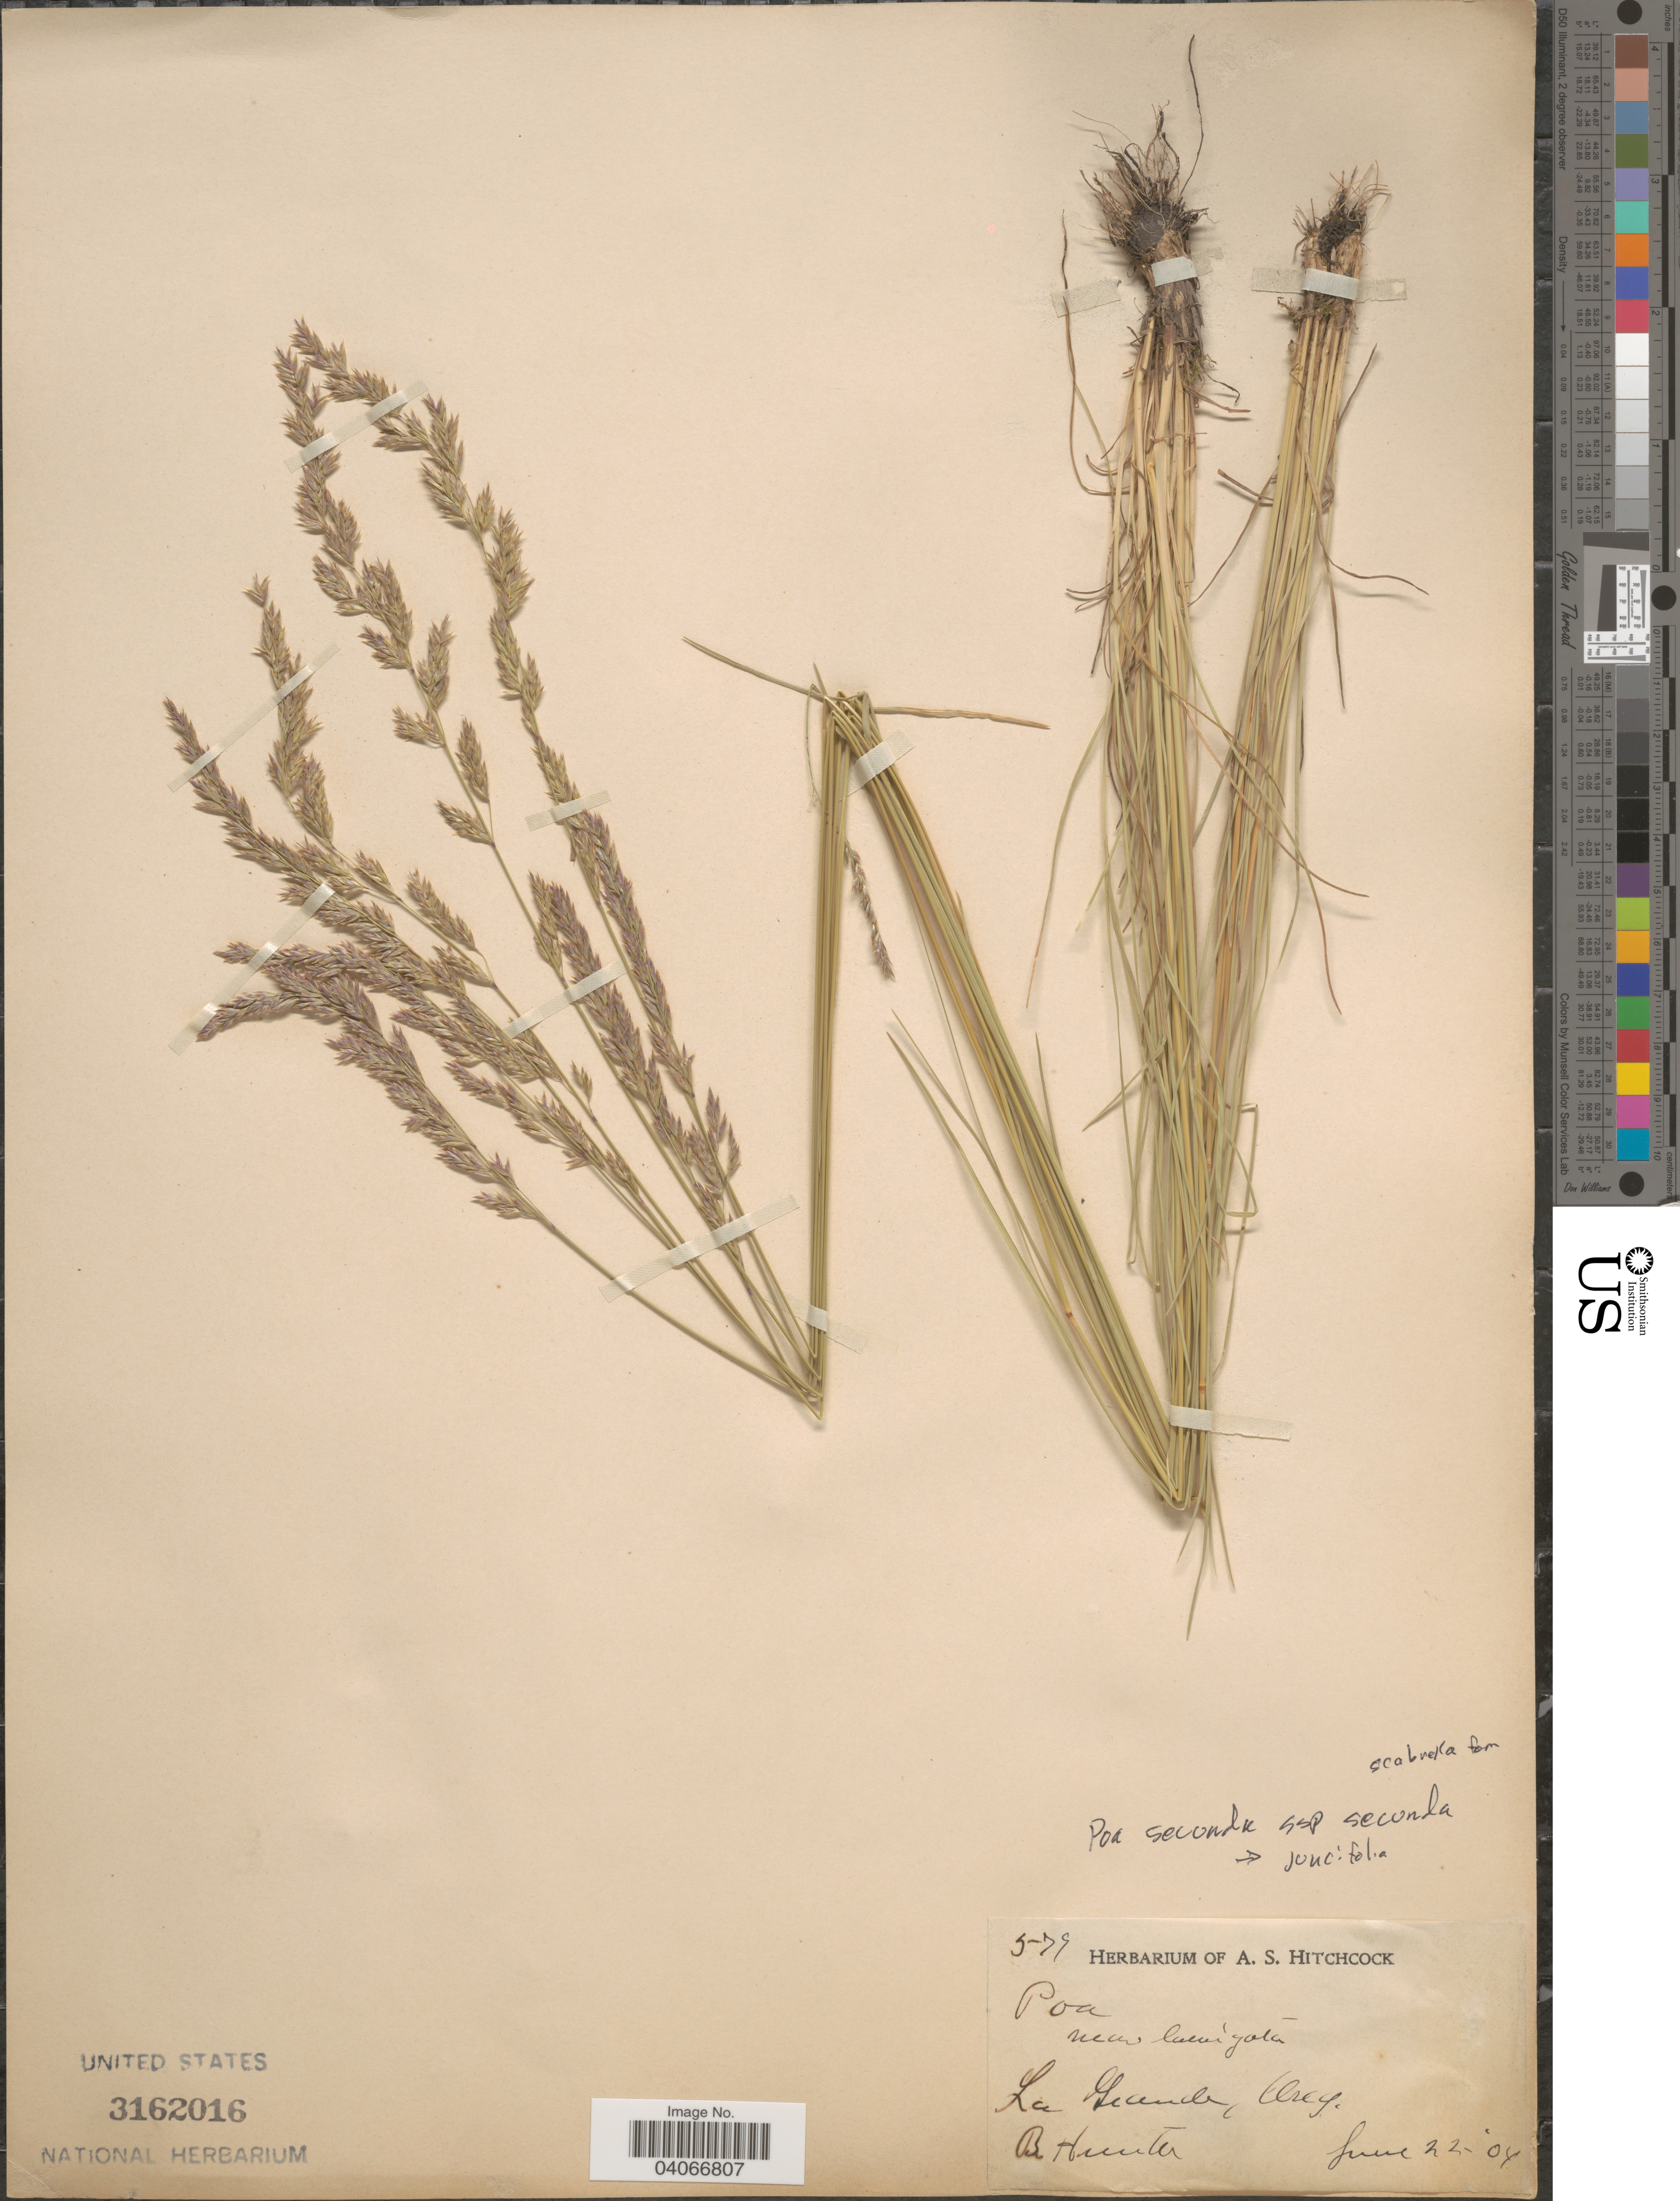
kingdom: Plantae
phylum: Tracheophyta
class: Liliopsida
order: Poales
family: Poaceae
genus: Poa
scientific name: Poa secunda subsp. secunda var. scabrella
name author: (Thurb.) Soreng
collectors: B. Hunter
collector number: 579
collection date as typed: Transcribed d/m/y: 22/6/4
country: United States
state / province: Oregon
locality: La Grande.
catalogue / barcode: US 3162016